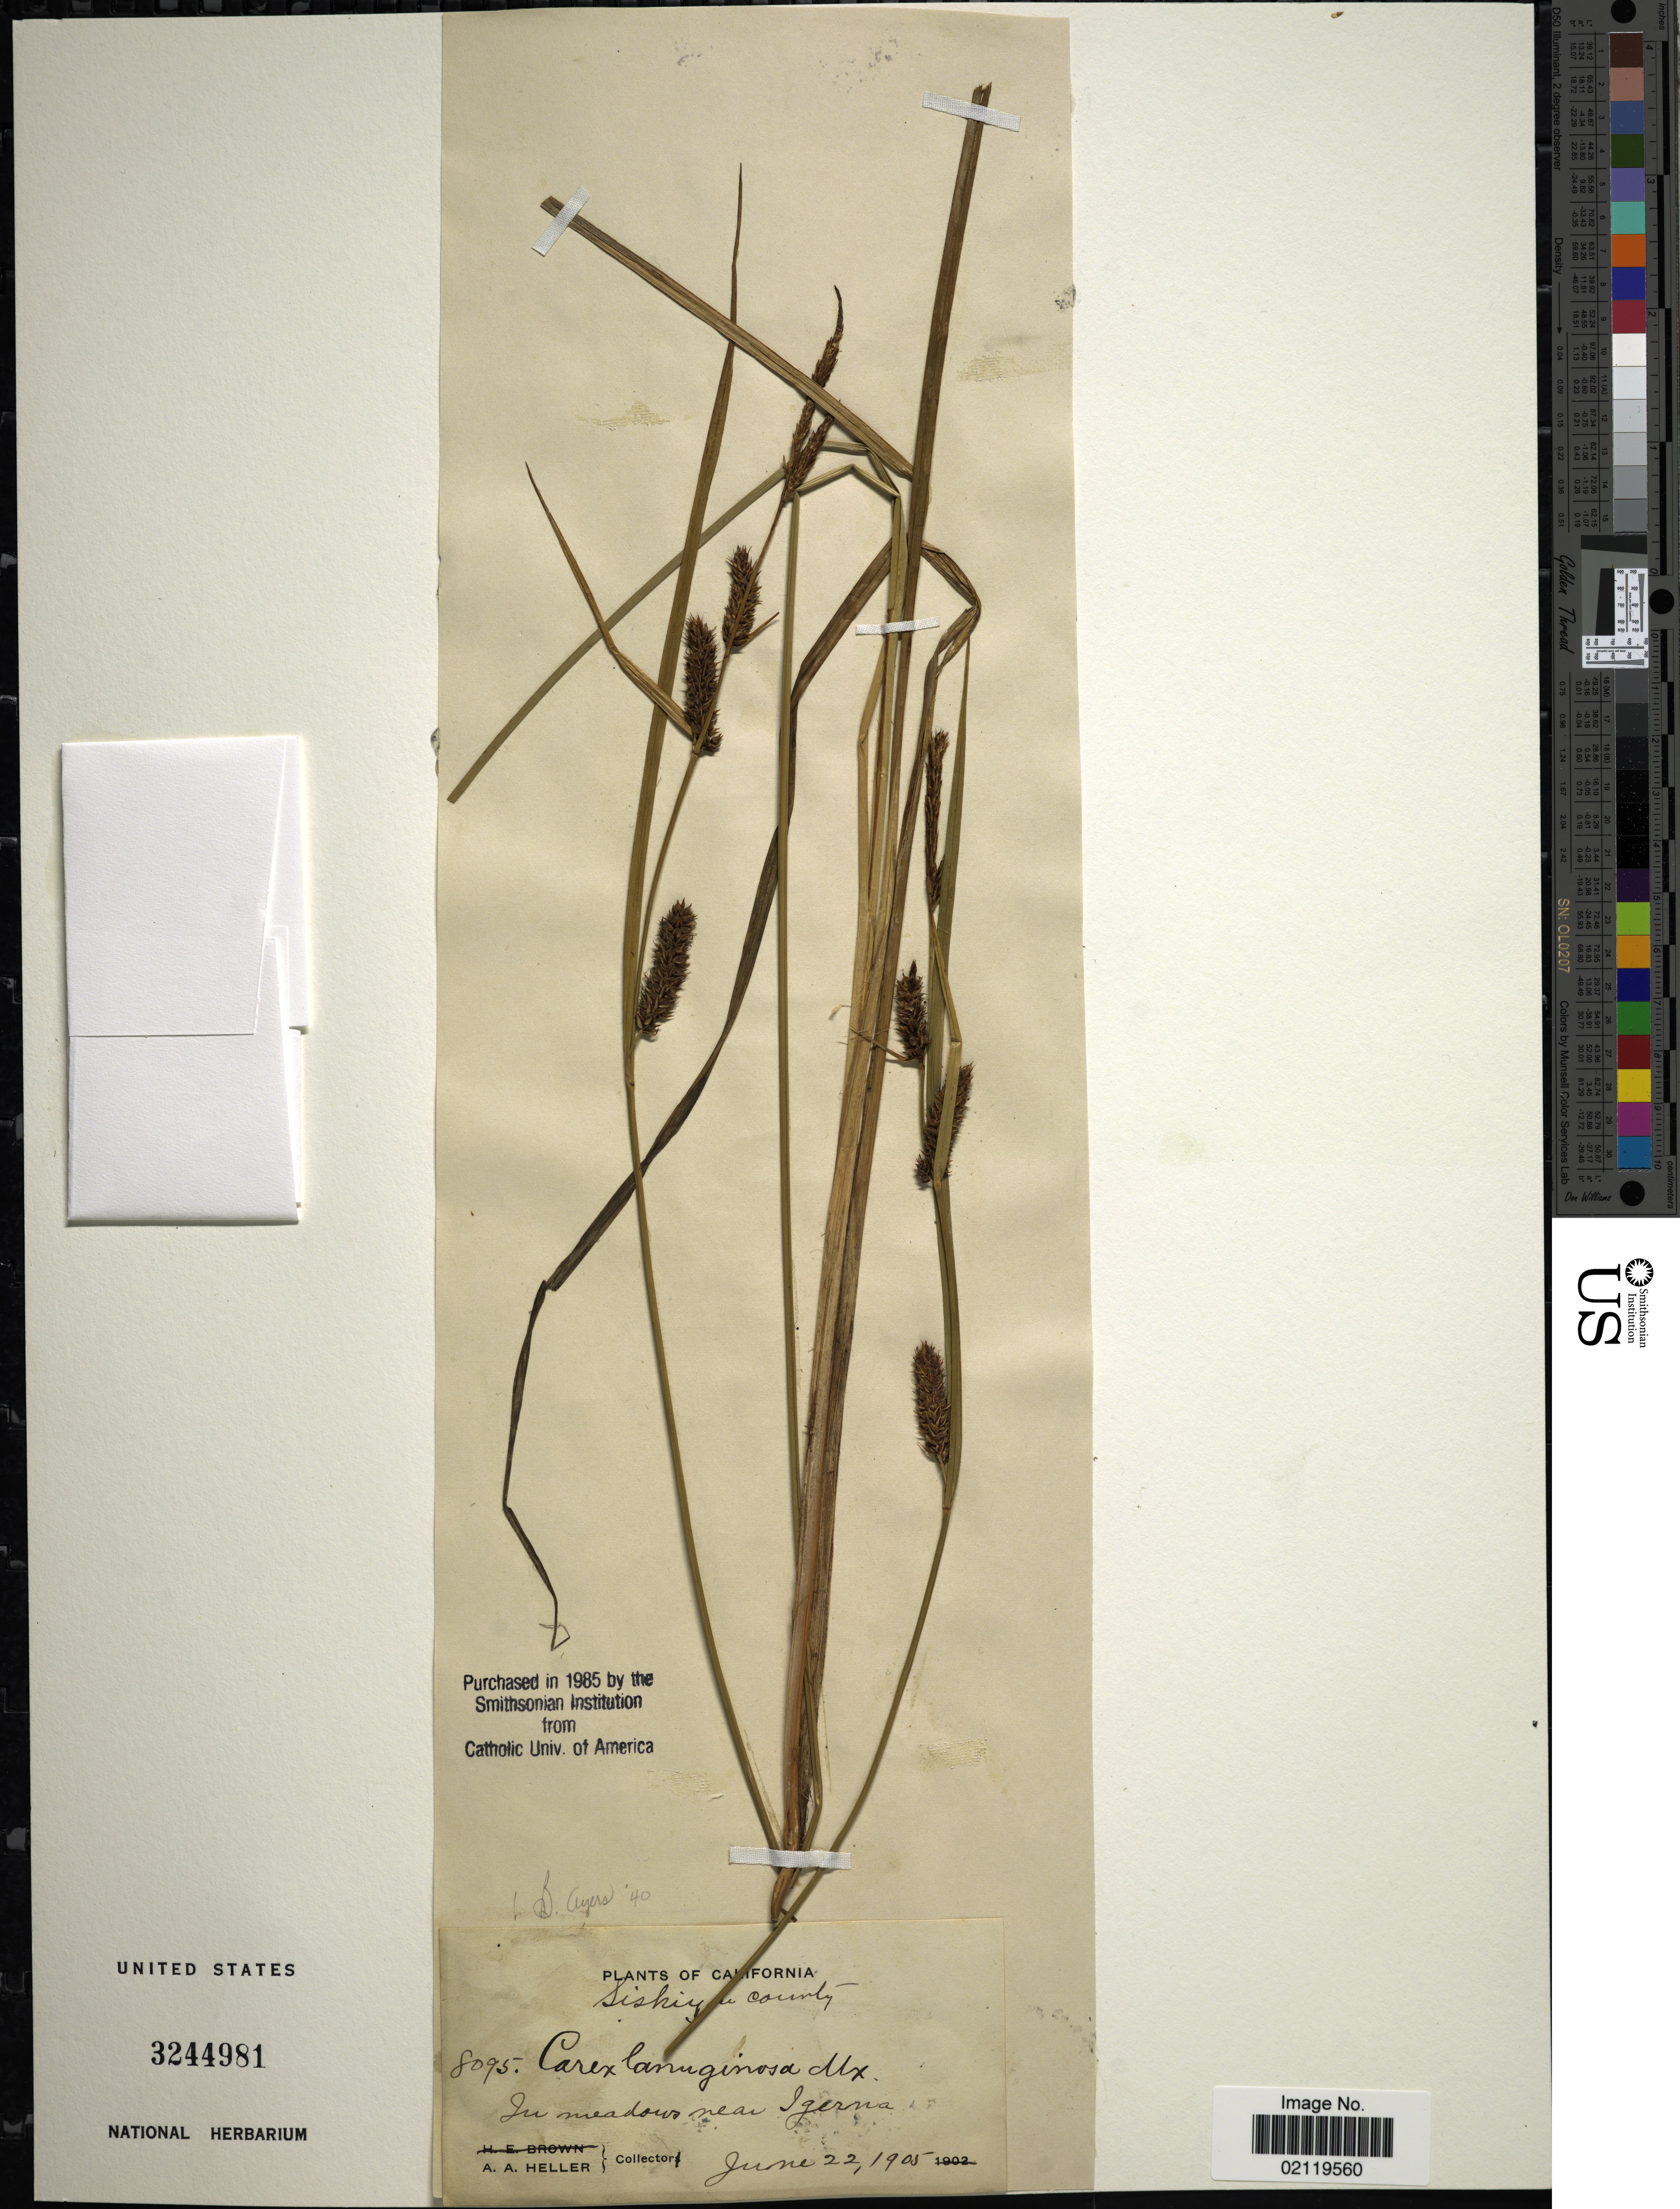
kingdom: Plantae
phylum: Tracheophyta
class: Liliopsida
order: Poales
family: Cyperaceae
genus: Carex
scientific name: Carex pellita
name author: Muhl. ex Willd.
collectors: A. A. Heller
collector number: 8095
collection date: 1905-06-22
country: United States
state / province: California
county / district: Siskiyou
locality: Siskiyou County. In meadows near Igerna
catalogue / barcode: US 3244981